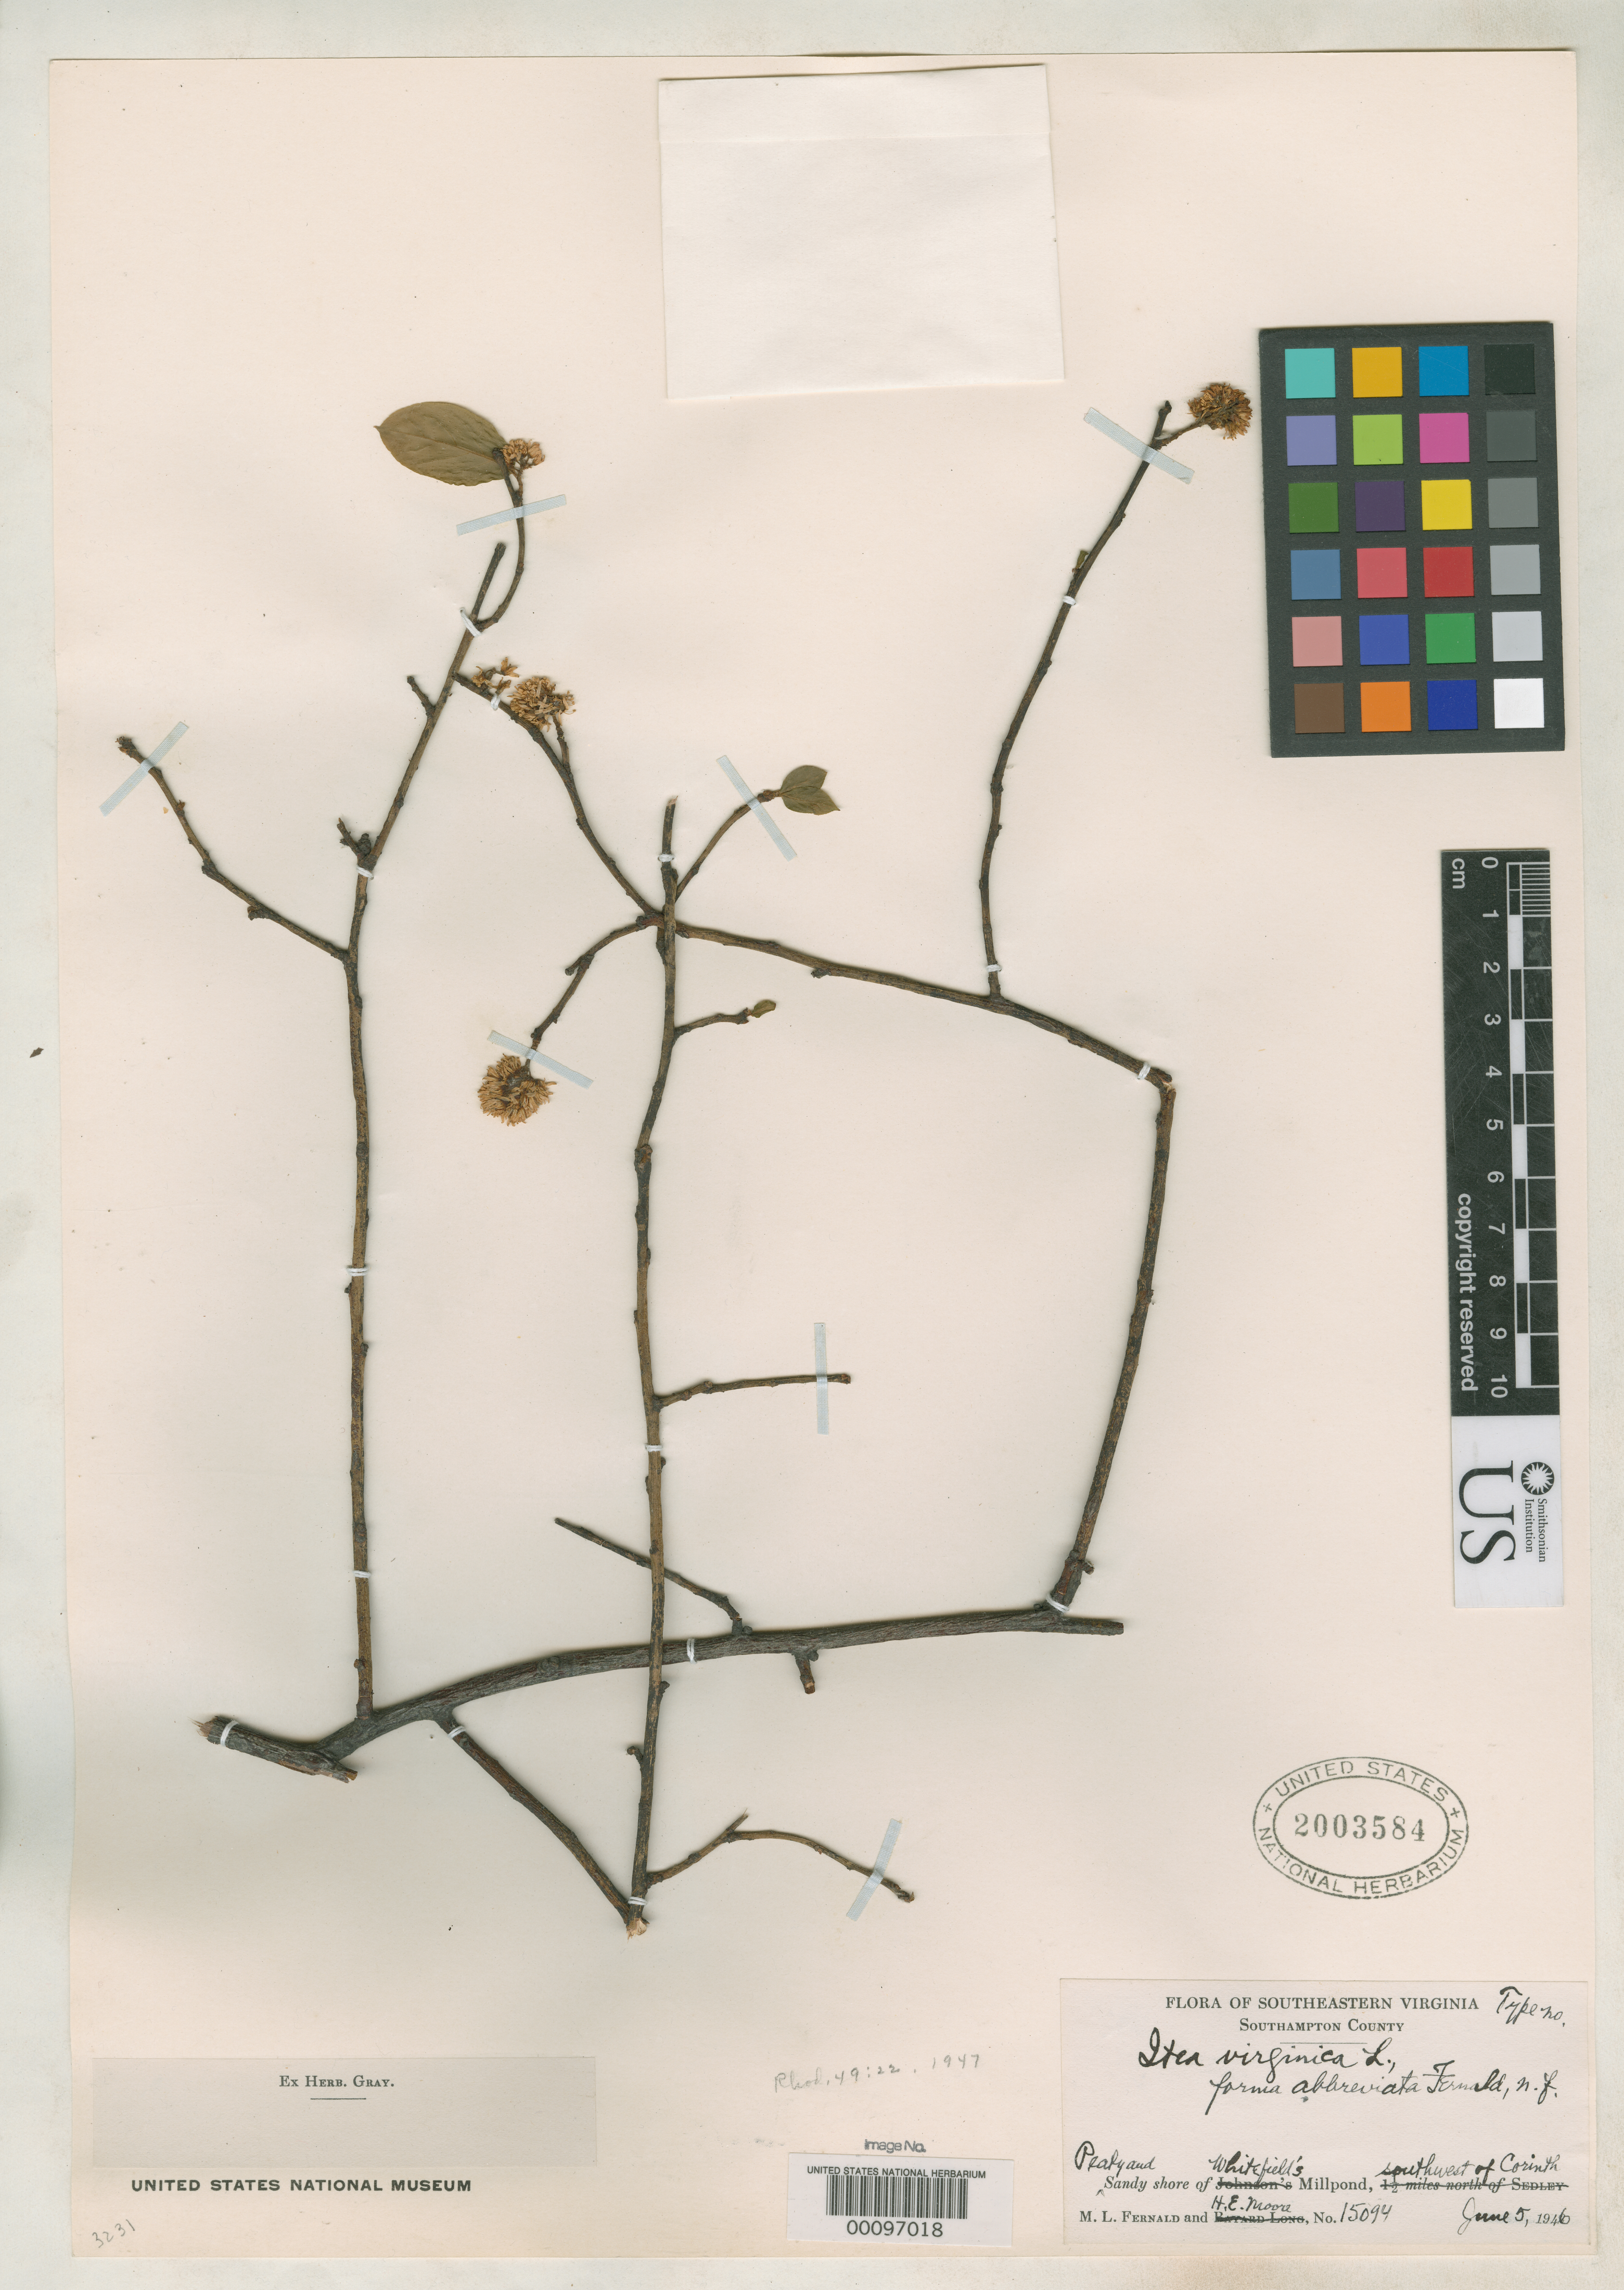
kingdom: Plantae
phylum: Tracheophyta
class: Magnoliopsida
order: Saxifragales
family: Iteaceae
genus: Itea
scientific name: Itea virginica f. abbreviata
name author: Fernald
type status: Isotype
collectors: M. L. Fernald & H. E. Moore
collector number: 15094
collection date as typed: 05 Jun 1946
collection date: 1946-06-05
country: United States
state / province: Virginia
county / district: Southampton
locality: Bordering Whitefield millpond, SW of Corinth.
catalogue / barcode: US 2003584